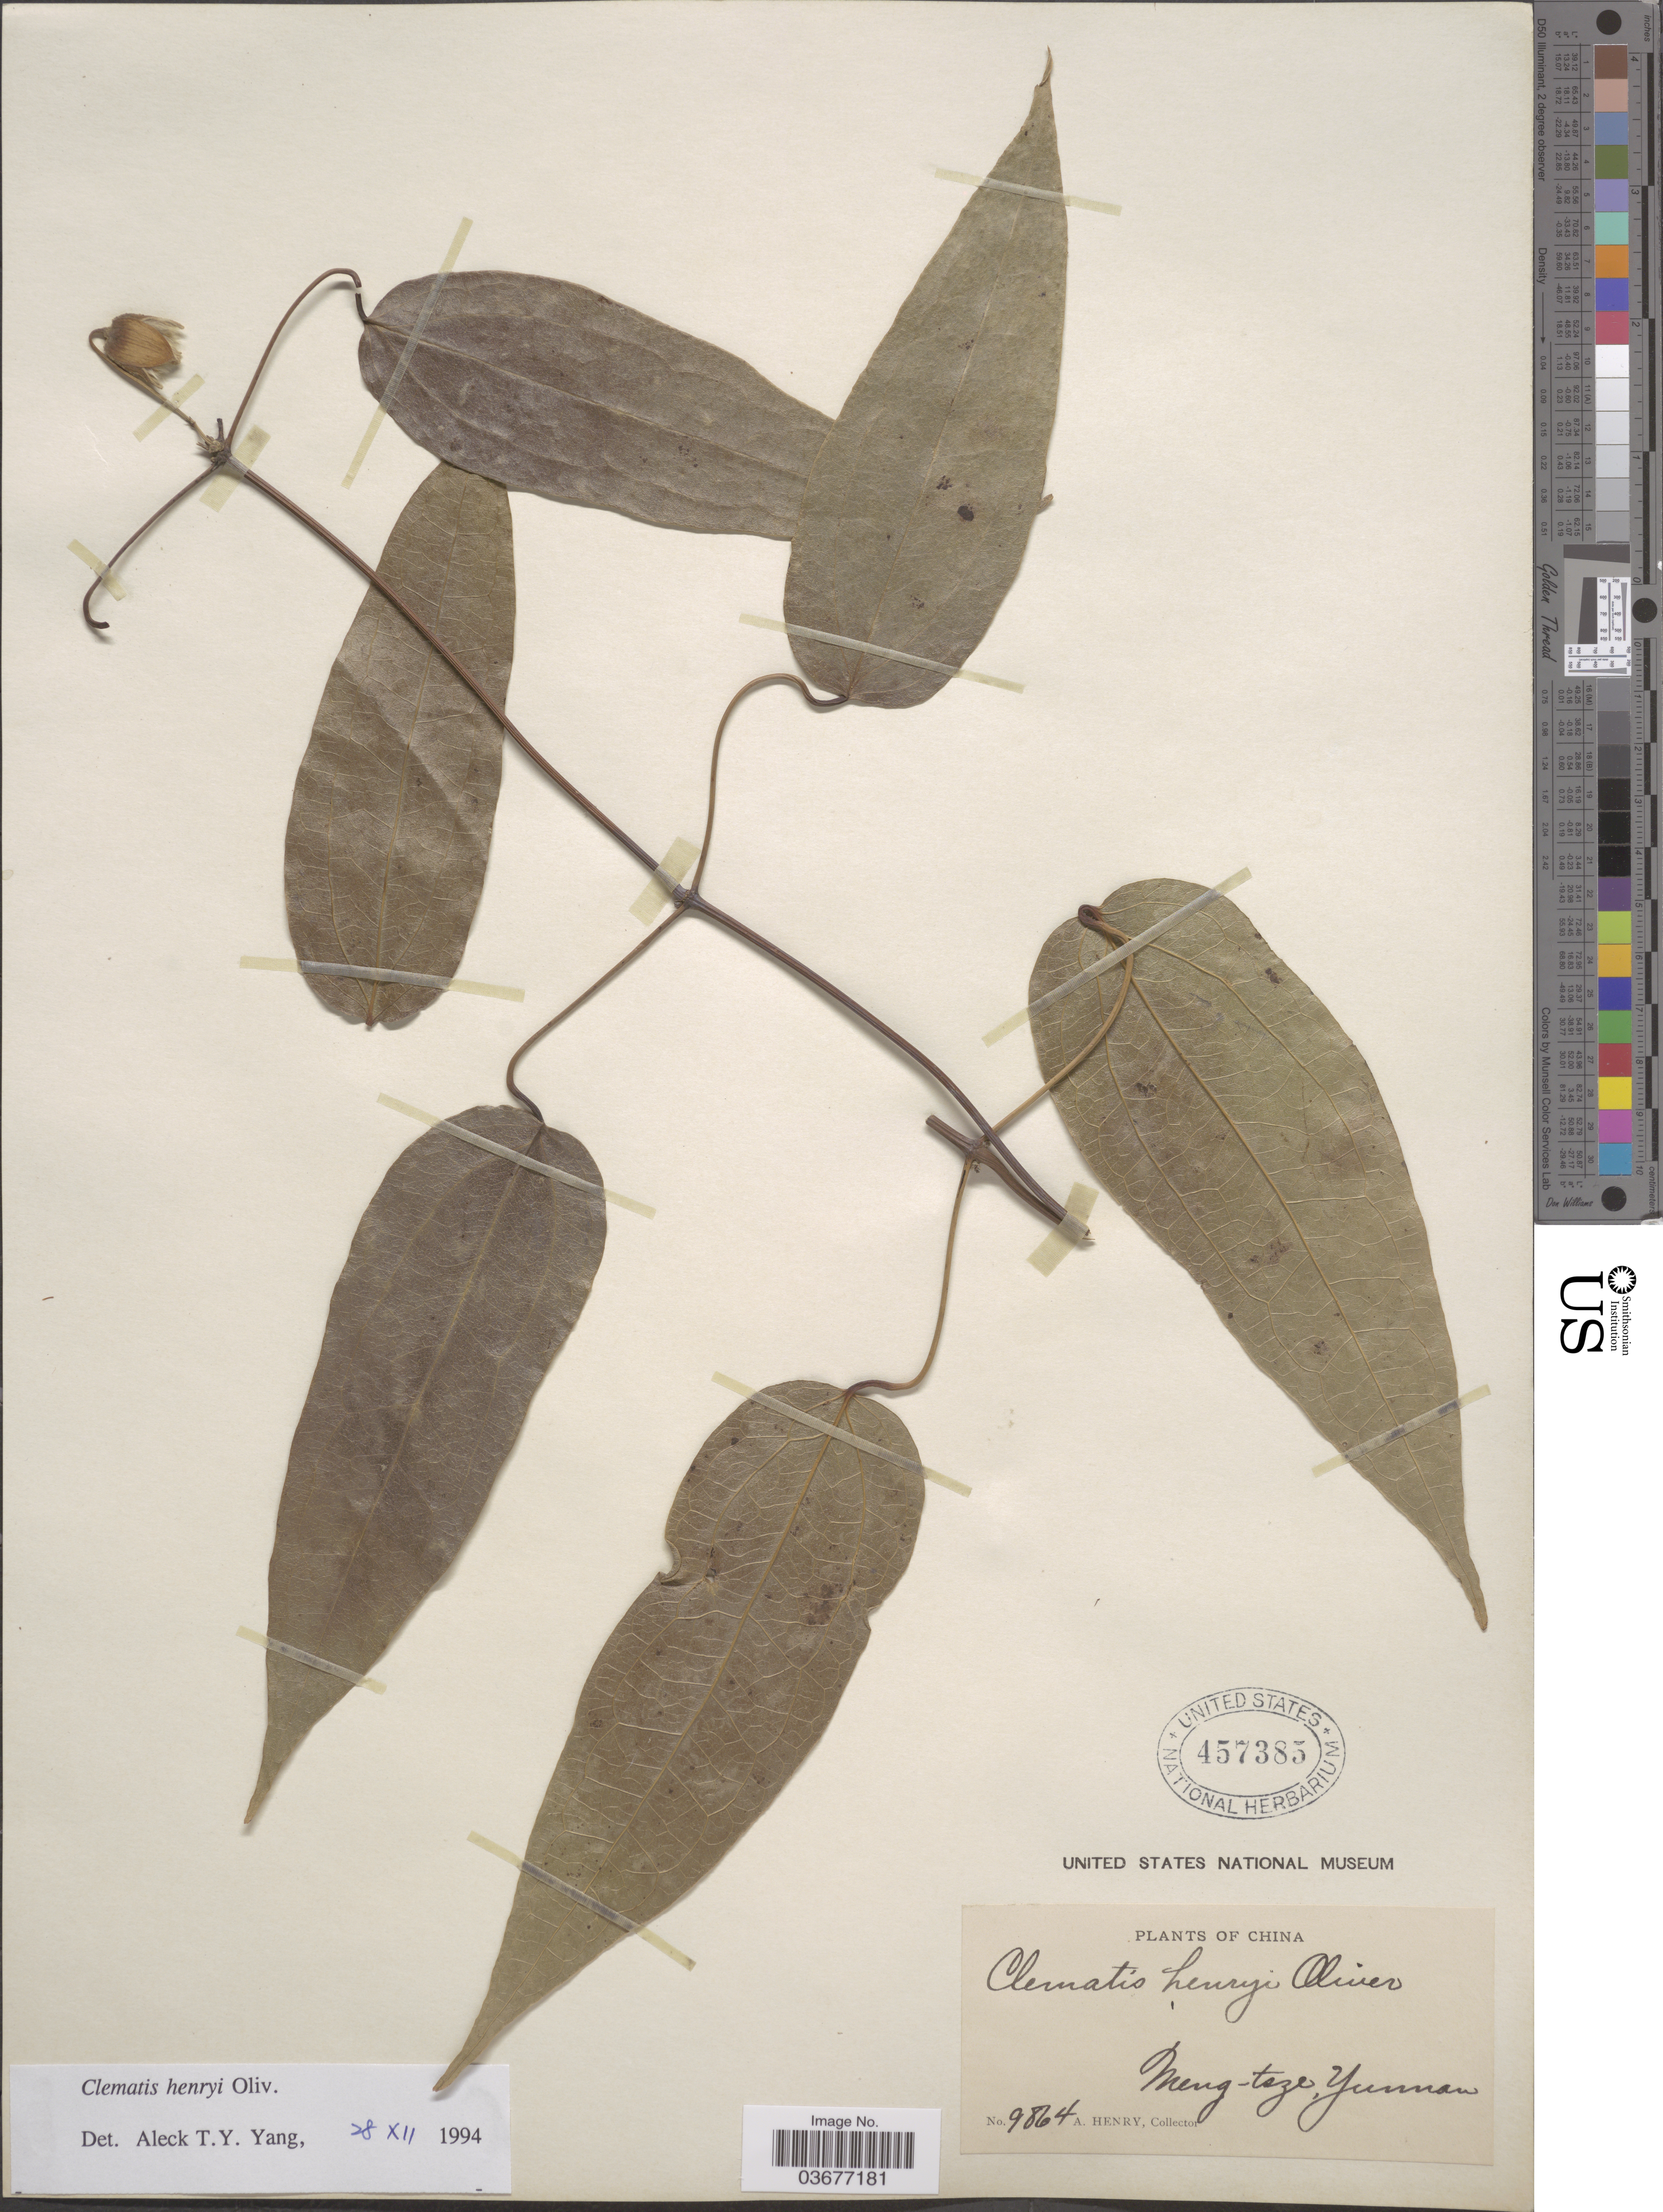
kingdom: Plantae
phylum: Tracheophyta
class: Magnoliopsida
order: Ranunculales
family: Ranunculaceae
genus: Clematis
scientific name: Clematis henryi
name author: Oliv.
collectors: A. Henry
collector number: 9864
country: China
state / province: Yunnan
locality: Meng-tsze.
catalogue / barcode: US 457385